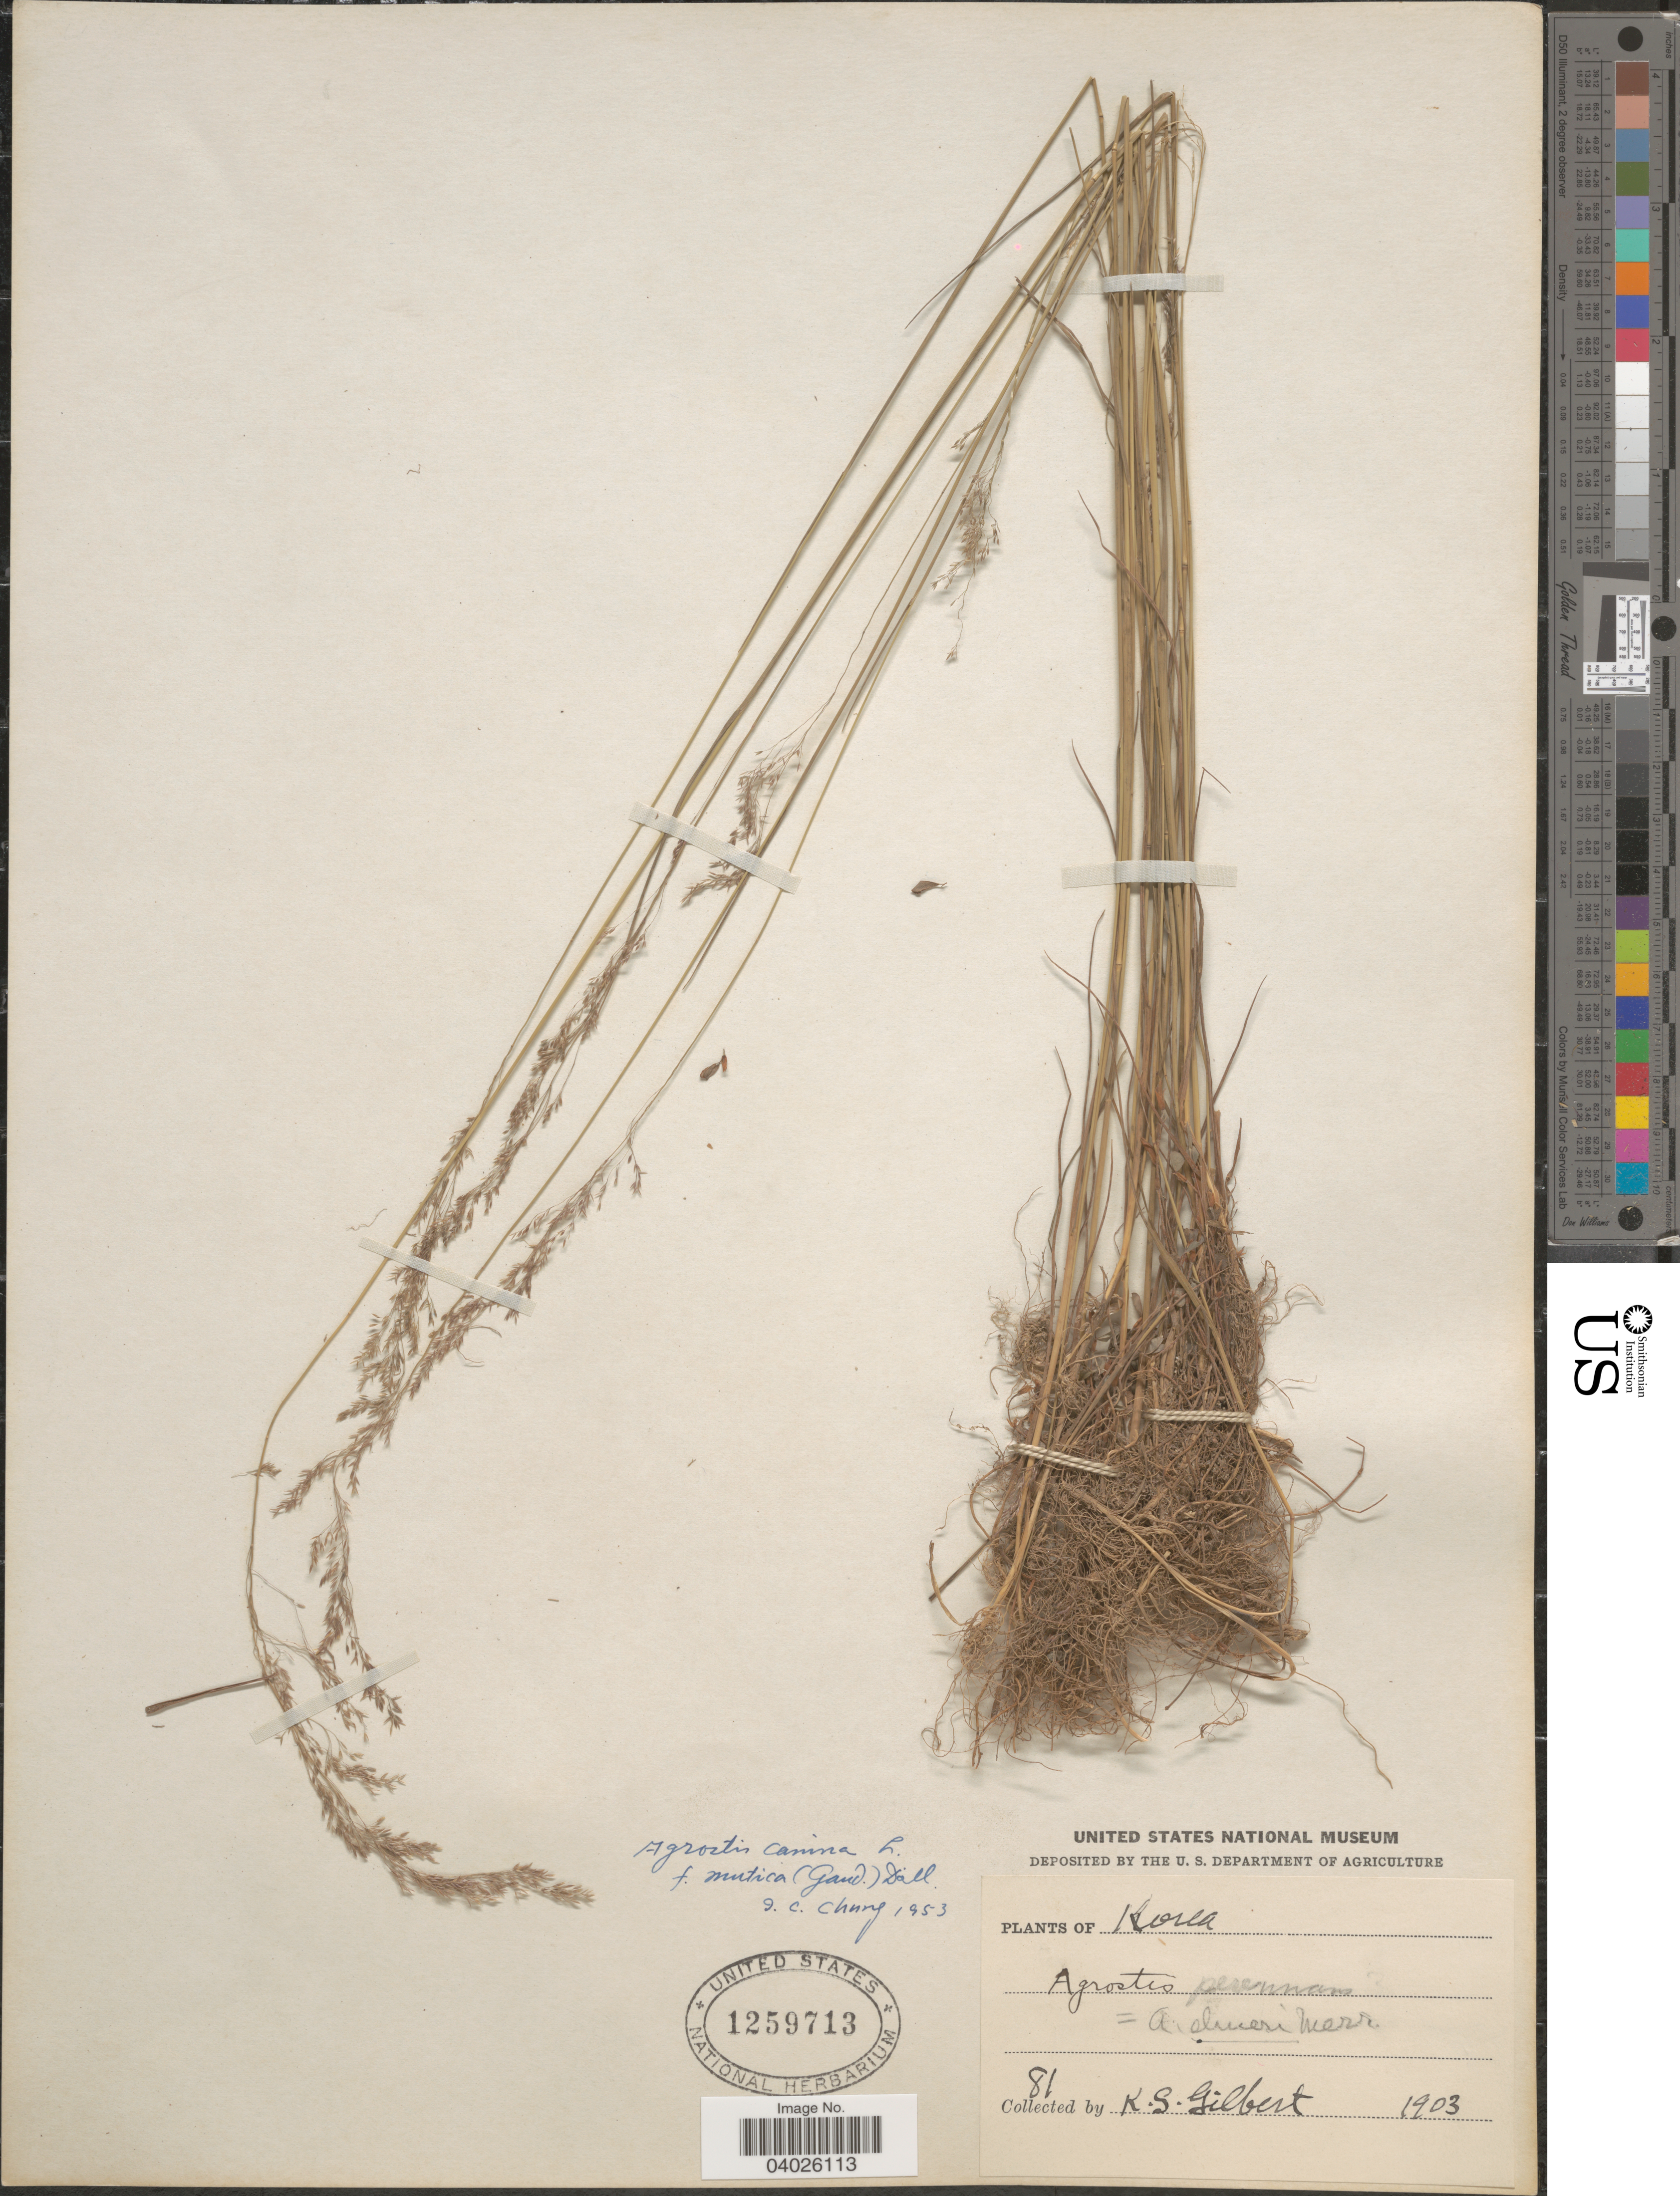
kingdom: Plantae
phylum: Tracheophyta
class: Liliopsida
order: Poales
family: Poaceae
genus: Agrostis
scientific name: Agrostis canina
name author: L.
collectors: K. Gilbert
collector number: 81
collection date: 1903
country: North Korea / South Korea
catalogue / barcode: US 1259713